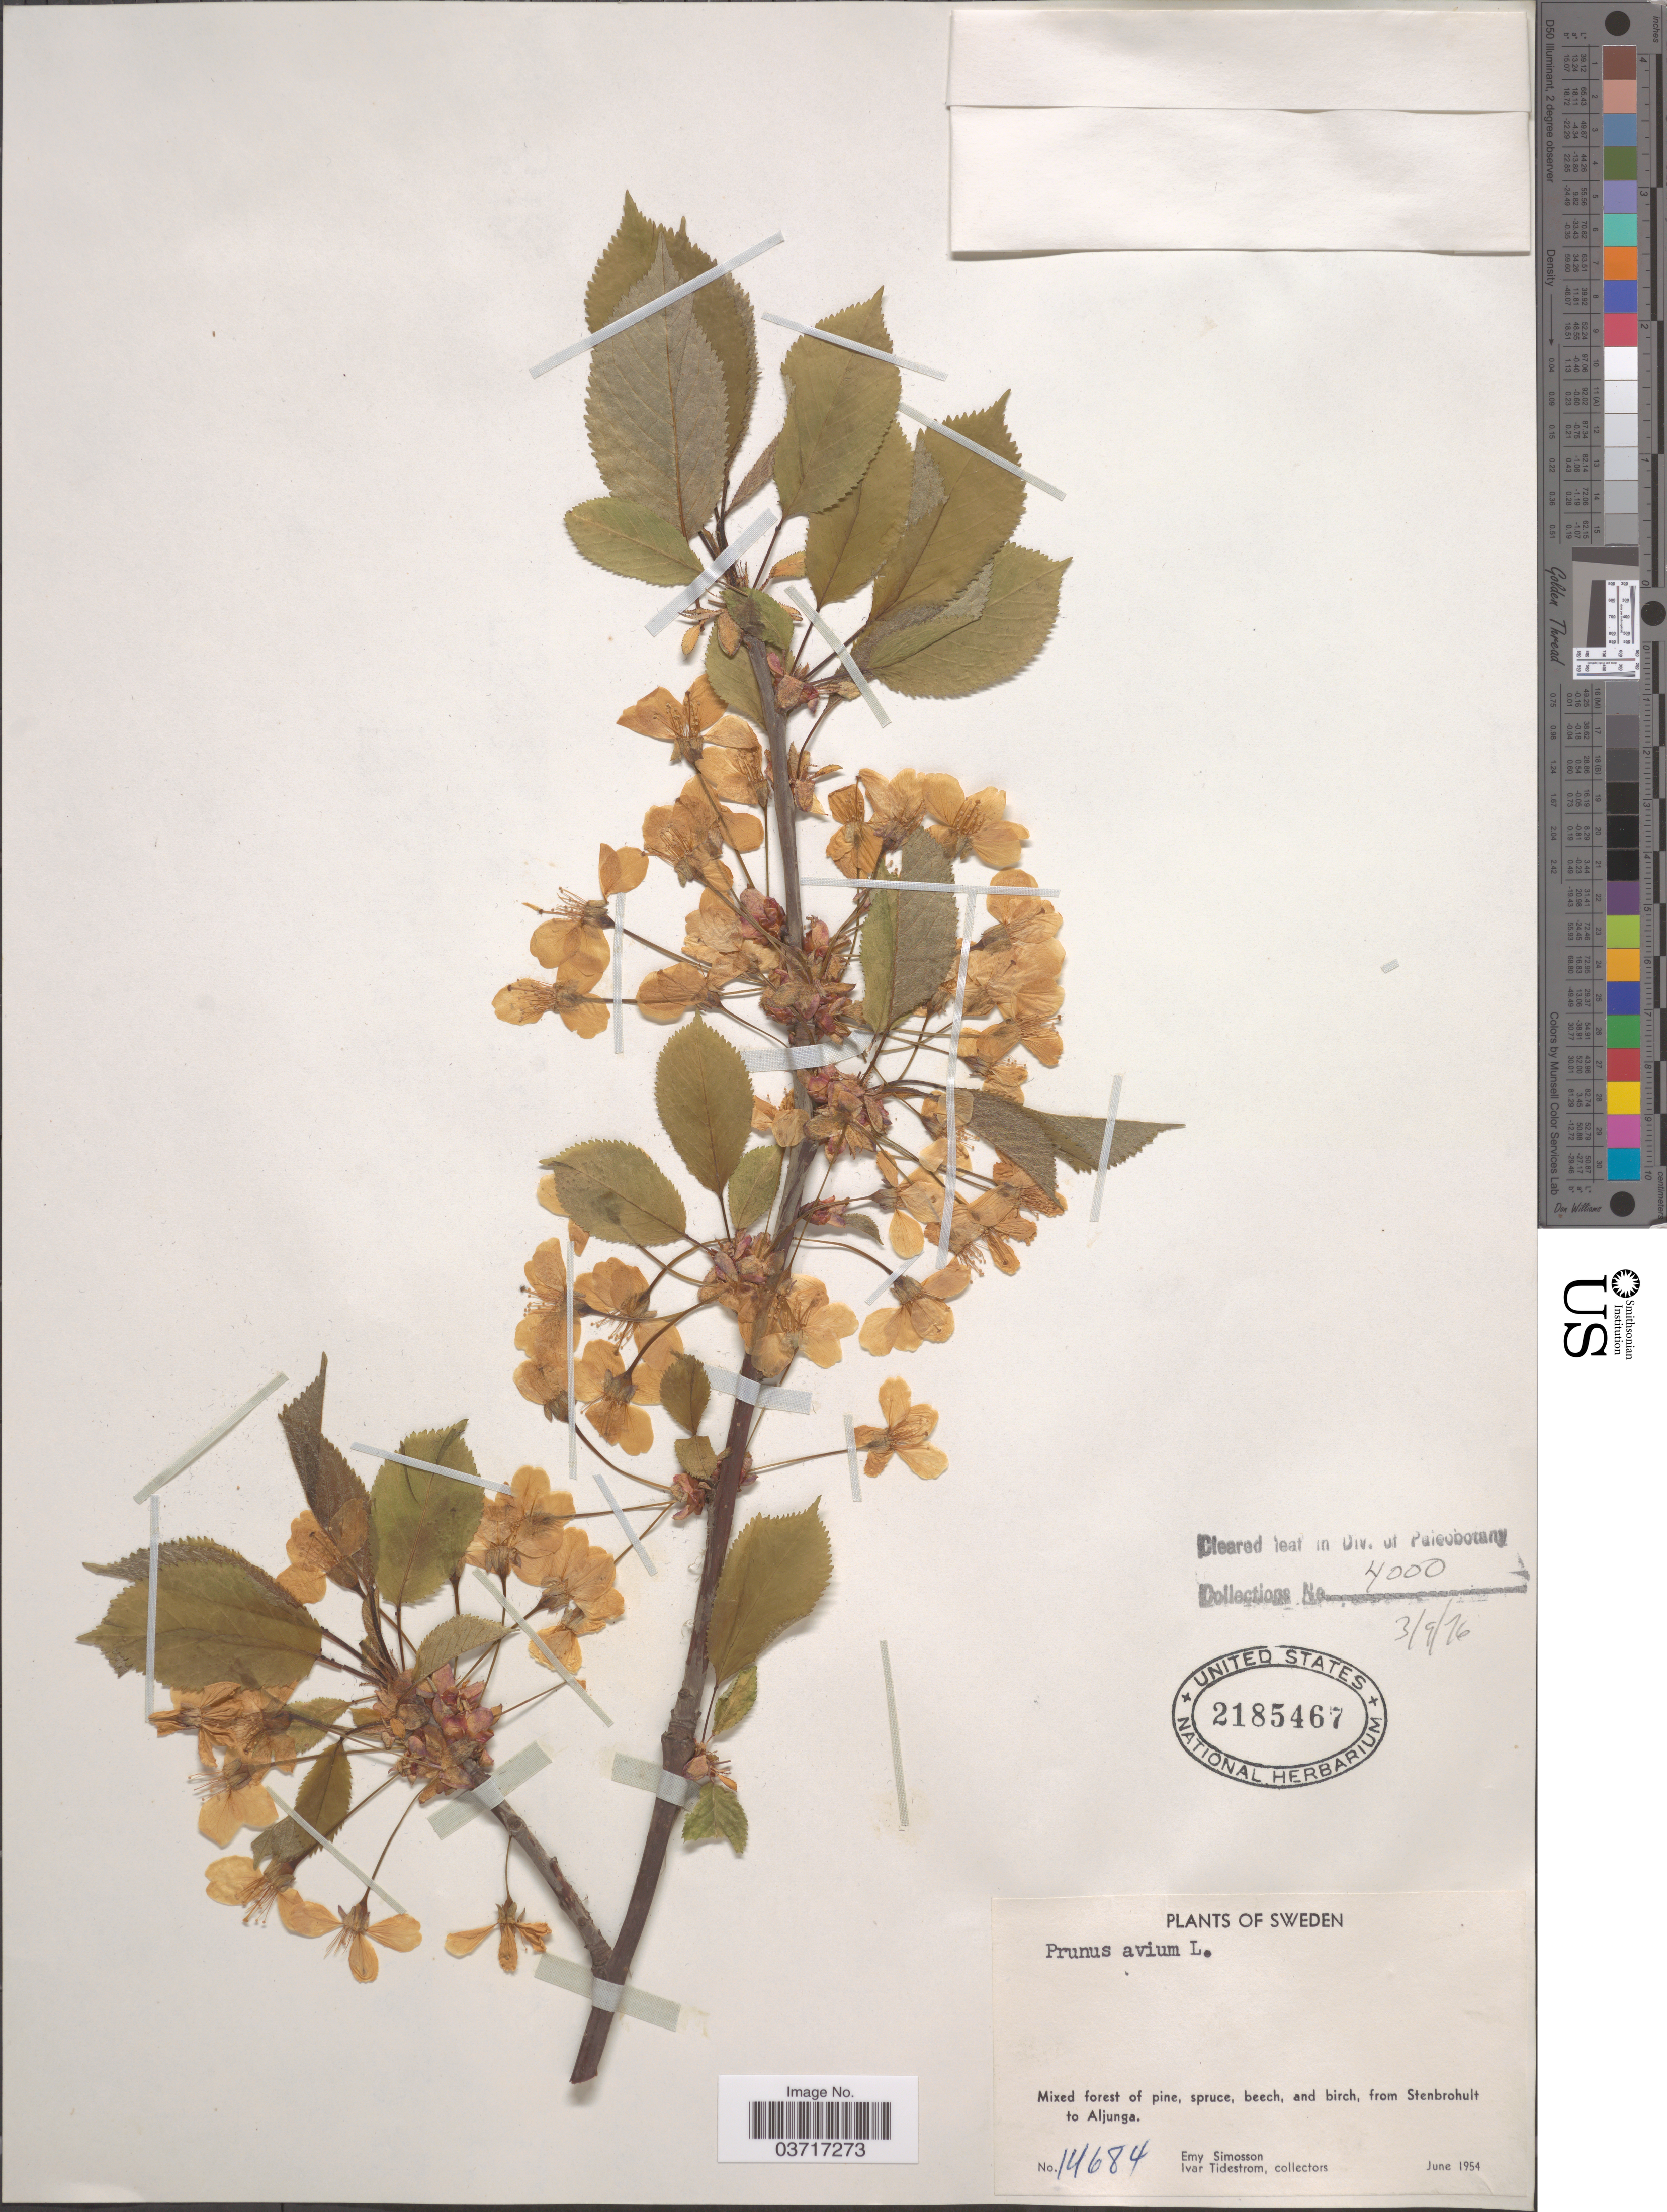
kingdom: Plantae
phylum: Tracheophyta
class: Magnoliopsida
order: Rosales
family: Rosaceae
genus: Prunus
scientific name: Prunus avium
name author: L.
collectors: E. Simosson & I. F. Tidestrom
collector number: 14684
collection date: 1954-06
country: Sweden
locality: Stenbrohult to Aljunga.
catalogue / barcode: US 2185467